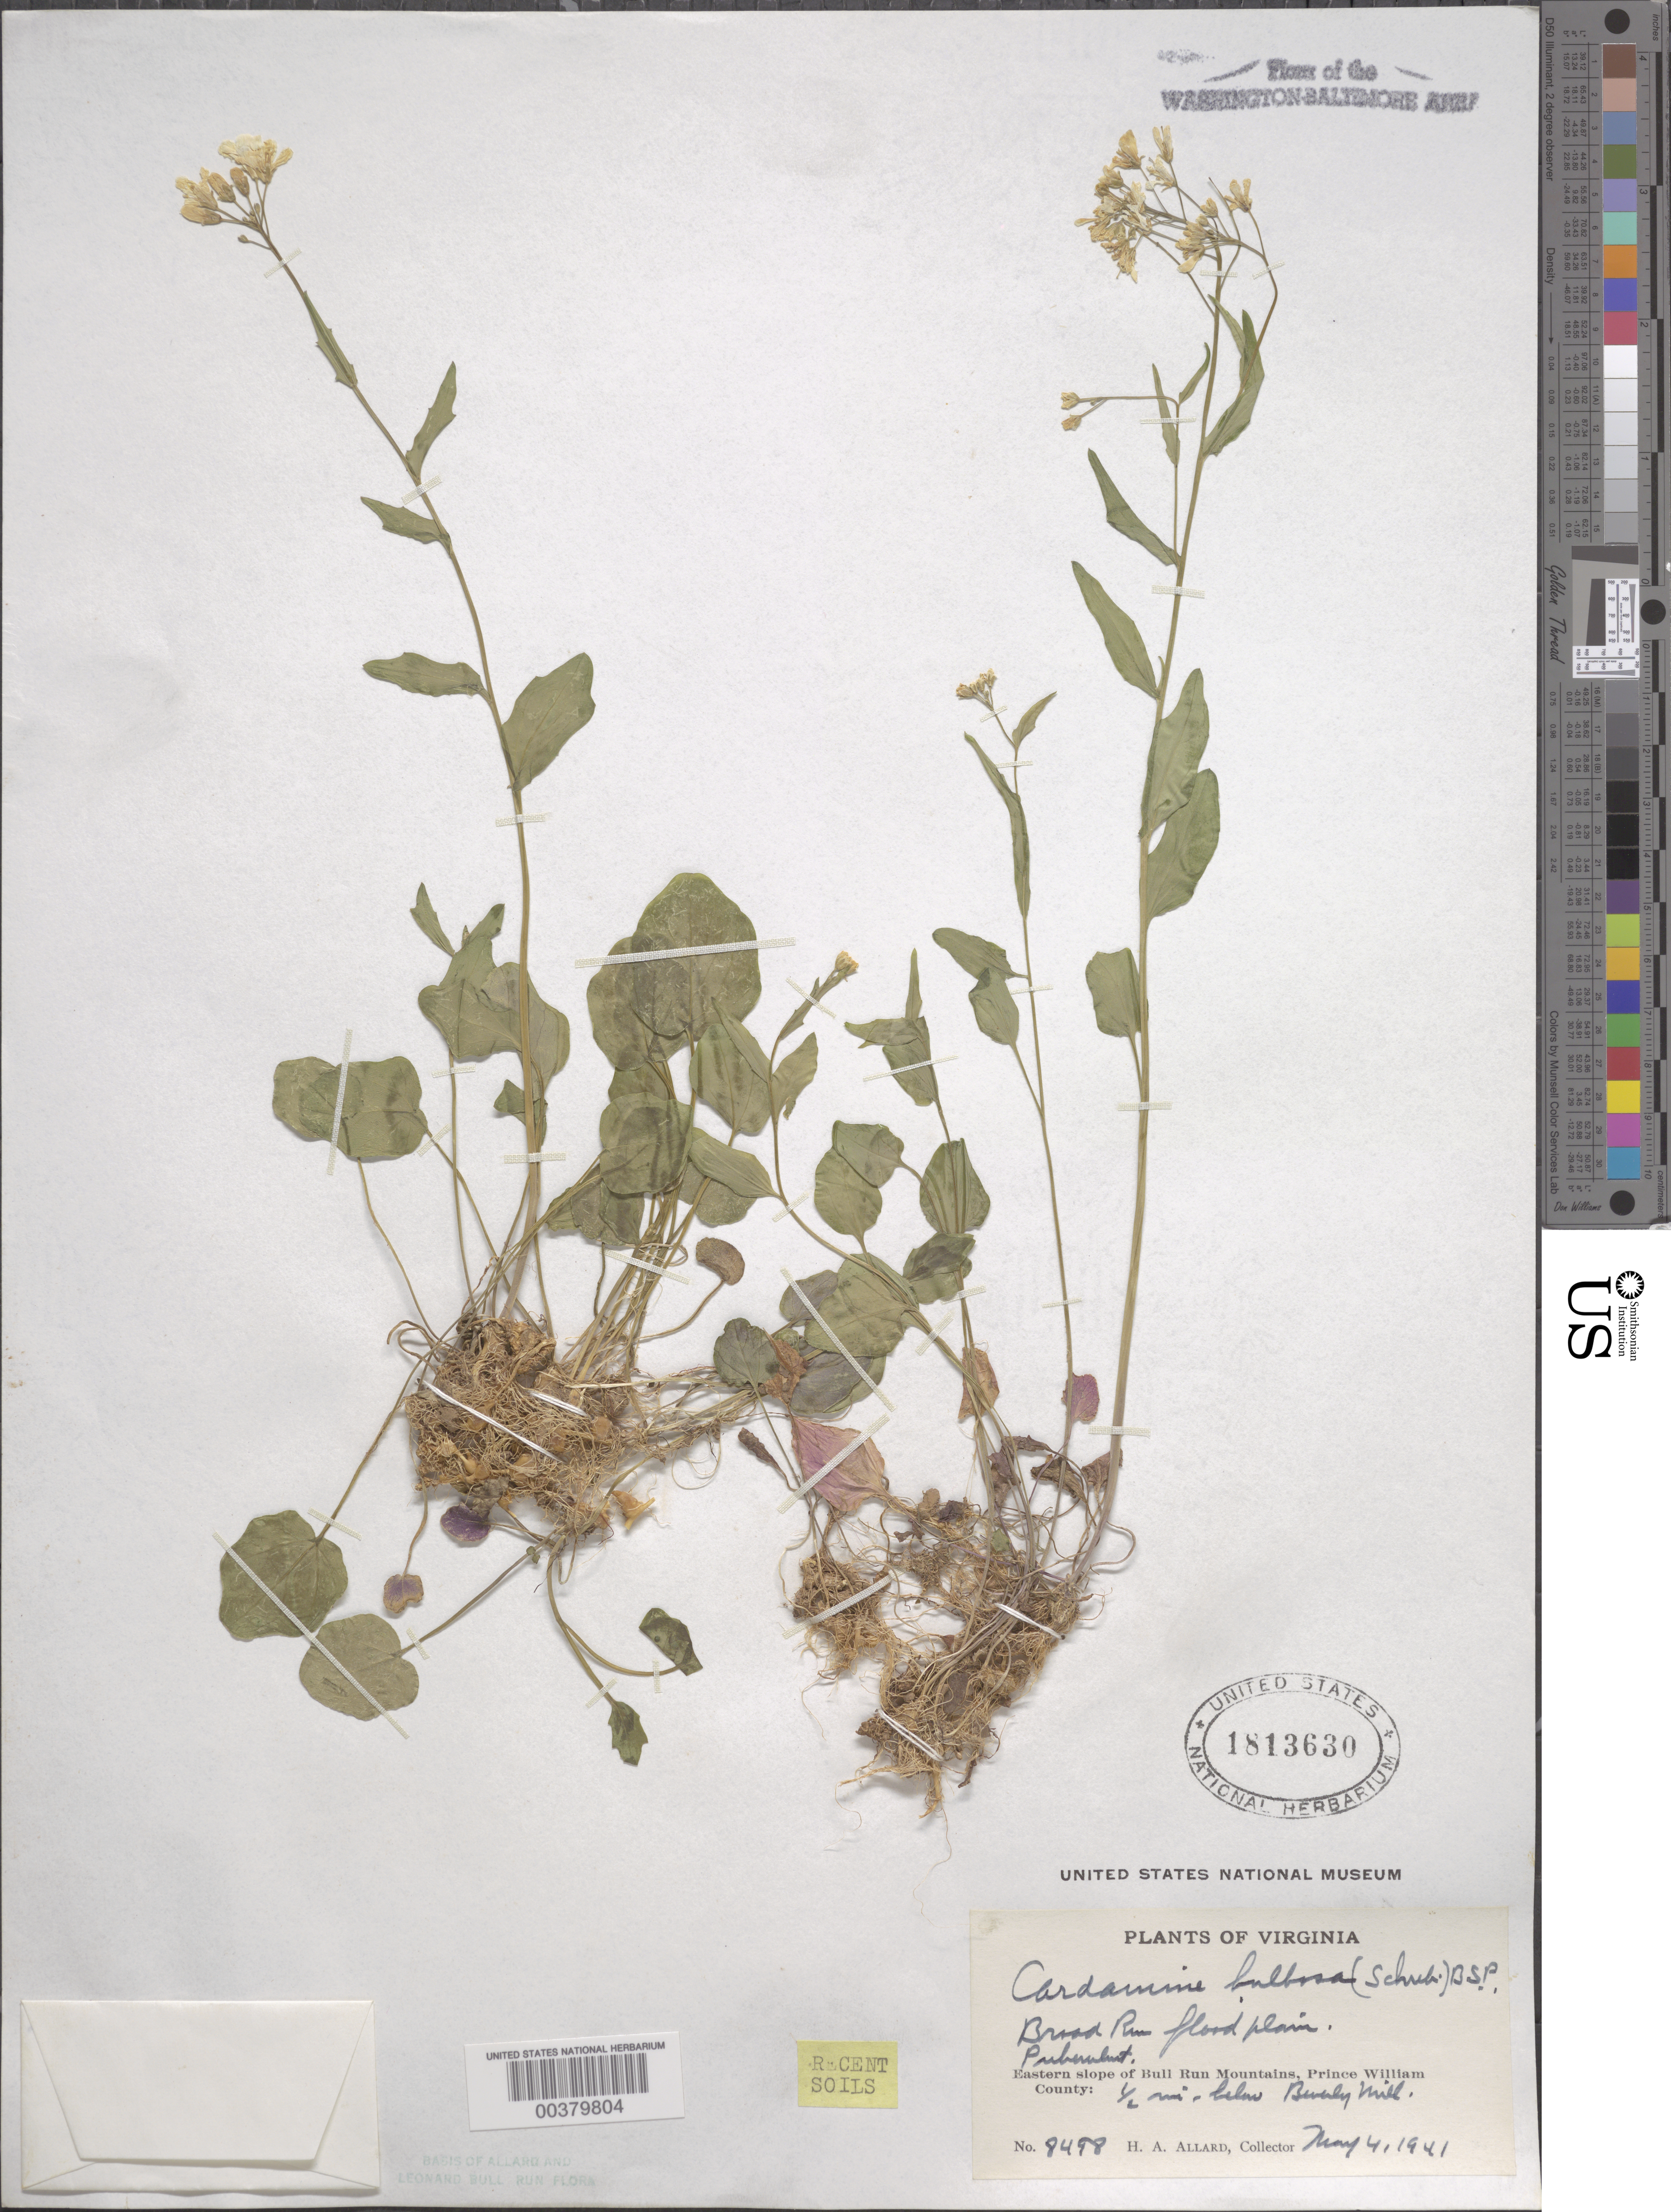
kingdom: Plantae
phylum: Tracheophyta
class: Magnoliopsida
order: Brassicales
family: Brassicaceae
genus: Cardamine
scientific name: Cardamine bulbosa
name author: (Schreb. ex Muhl.) Britton et al.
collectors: H. A. Allard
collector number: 8498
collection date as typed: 04 May 1941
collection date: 1941-05-04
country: United States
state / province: Virginia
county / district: Prince William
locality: Broad Run below Beverley Mill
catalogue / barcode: US 1813630